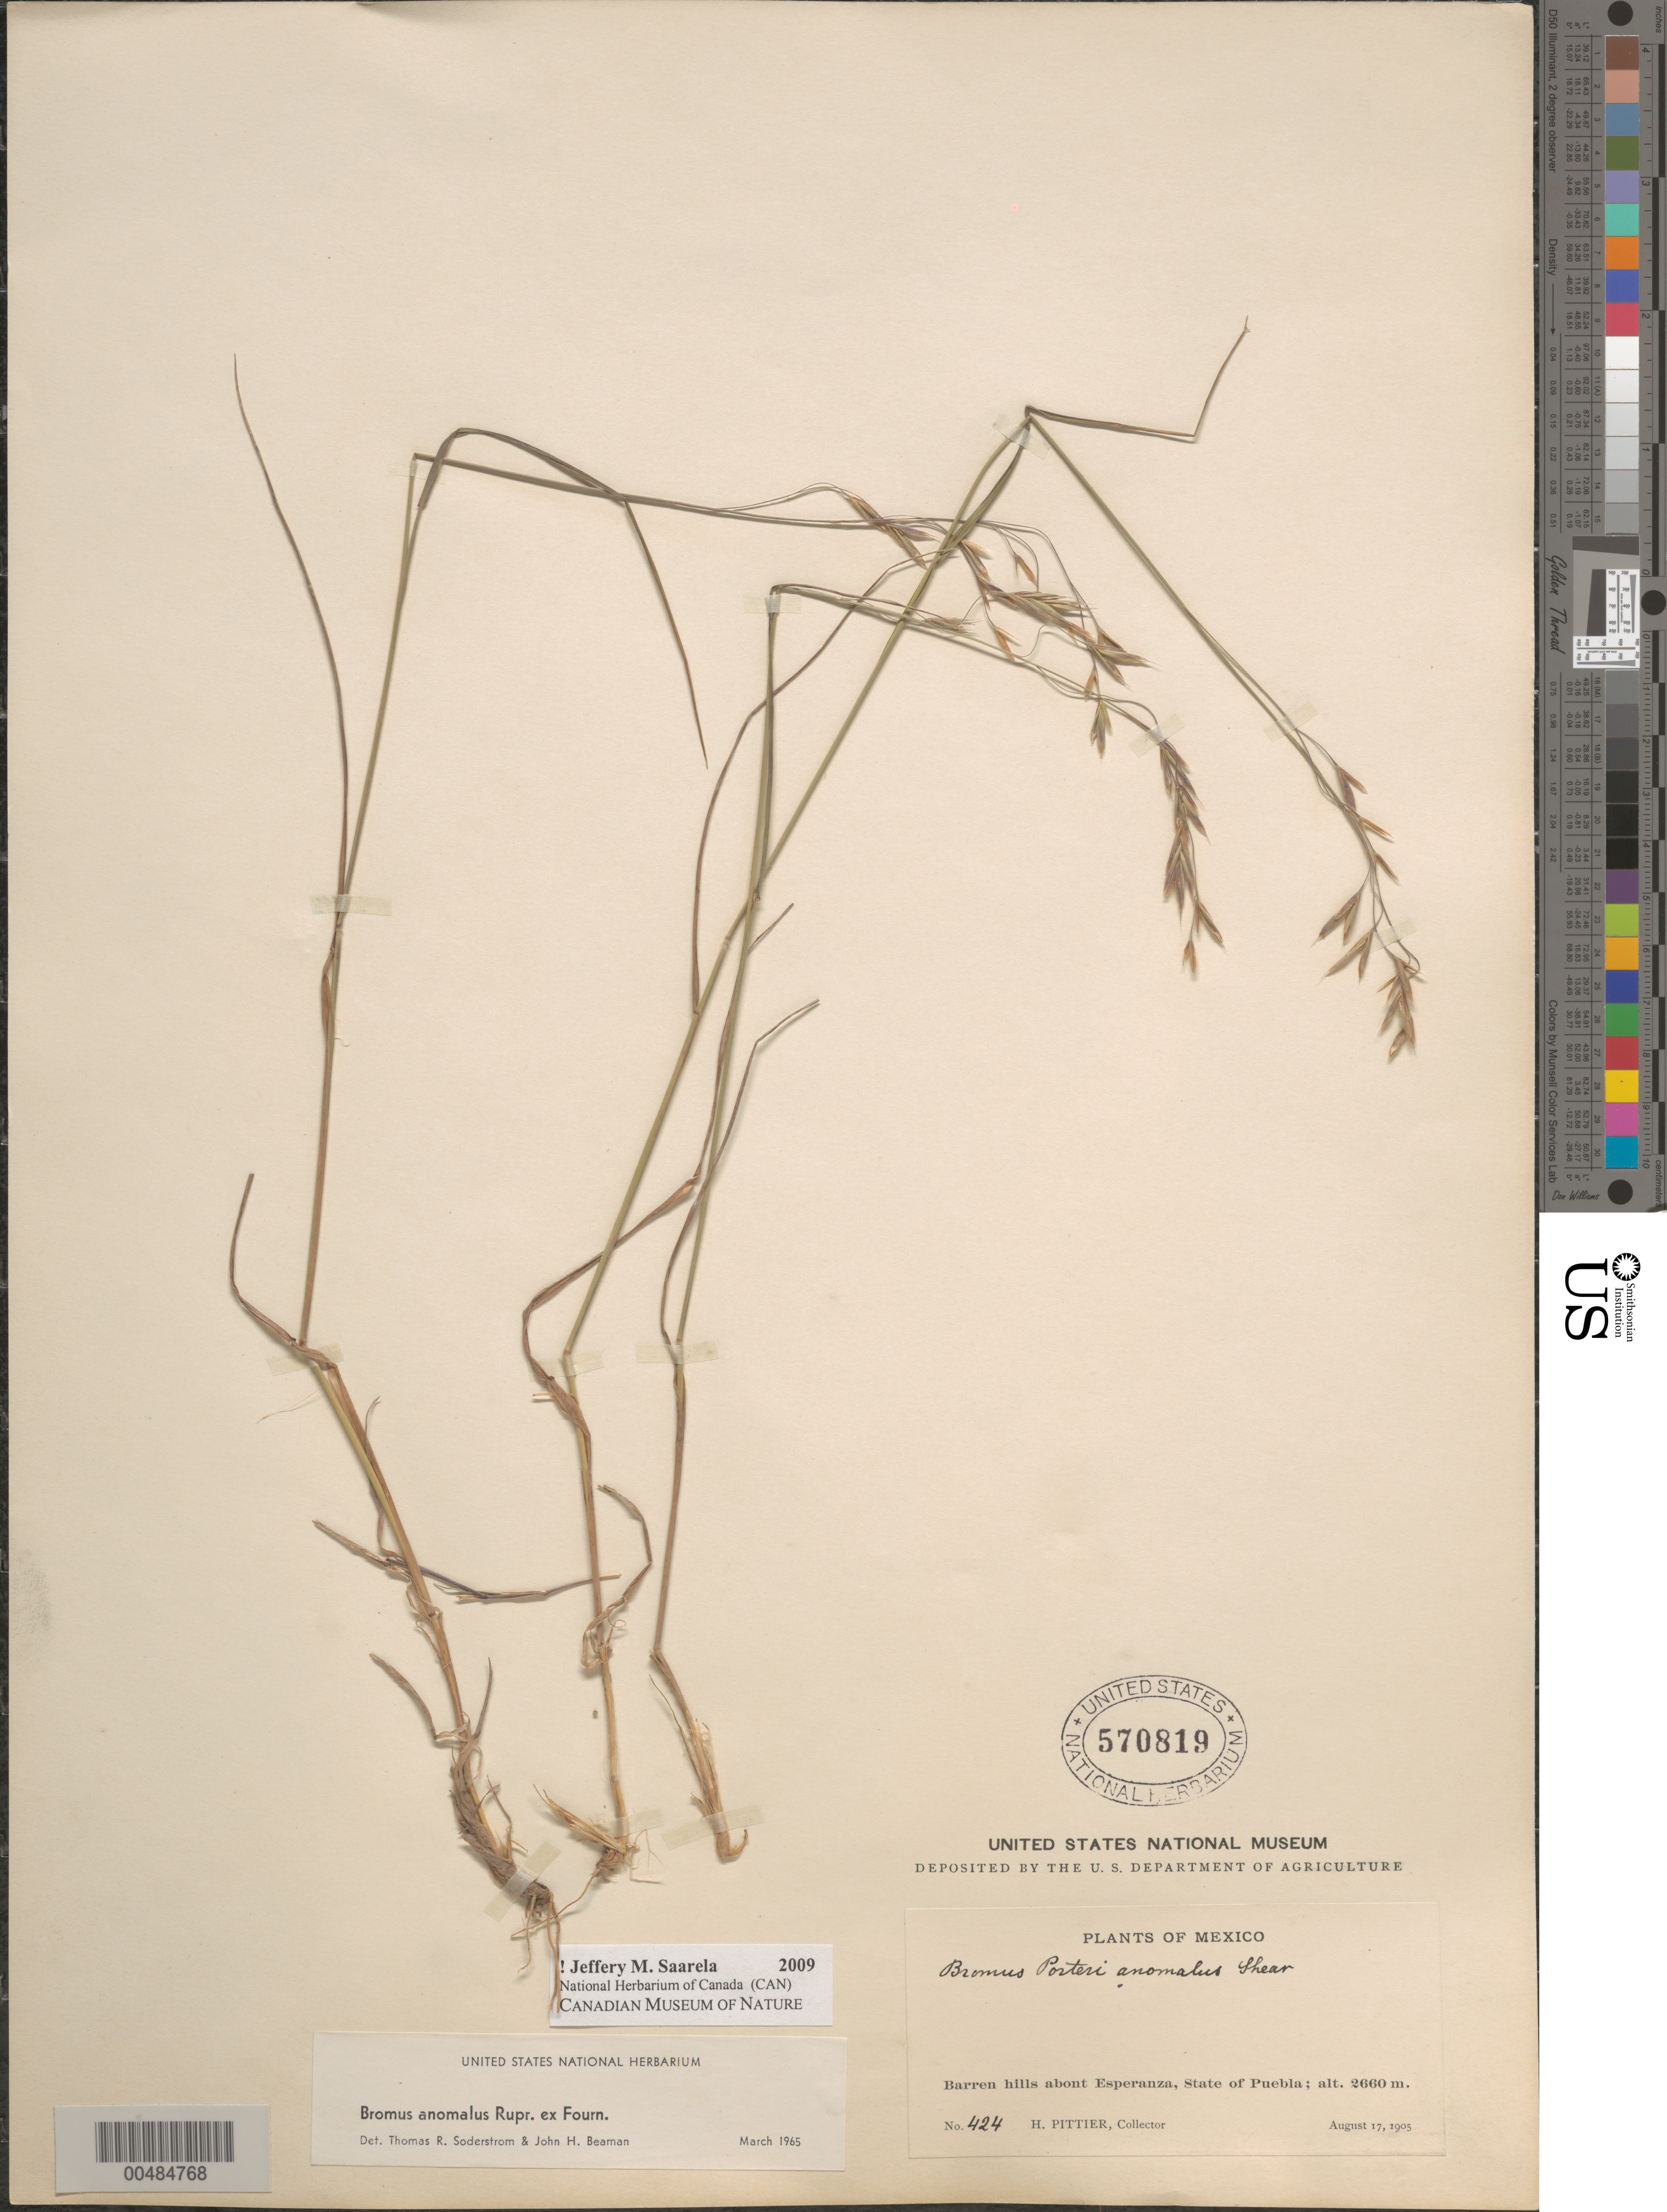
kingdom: Plantae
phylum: Tracheophyta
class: Liliopsida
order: Poales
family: Poaceae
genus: Bromus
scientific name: Bromus anomalus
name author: Rupr. ex E. Fourn.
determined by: Soderstrom, T. R.; Beaman, J. H.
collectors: H. F. Pittier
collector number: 424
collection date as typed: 17 Aug 1905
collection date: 1905-08-17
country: Mexico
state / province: Puebla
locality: Barren hills about Esperanza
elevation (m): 2660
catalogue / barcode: US 570819